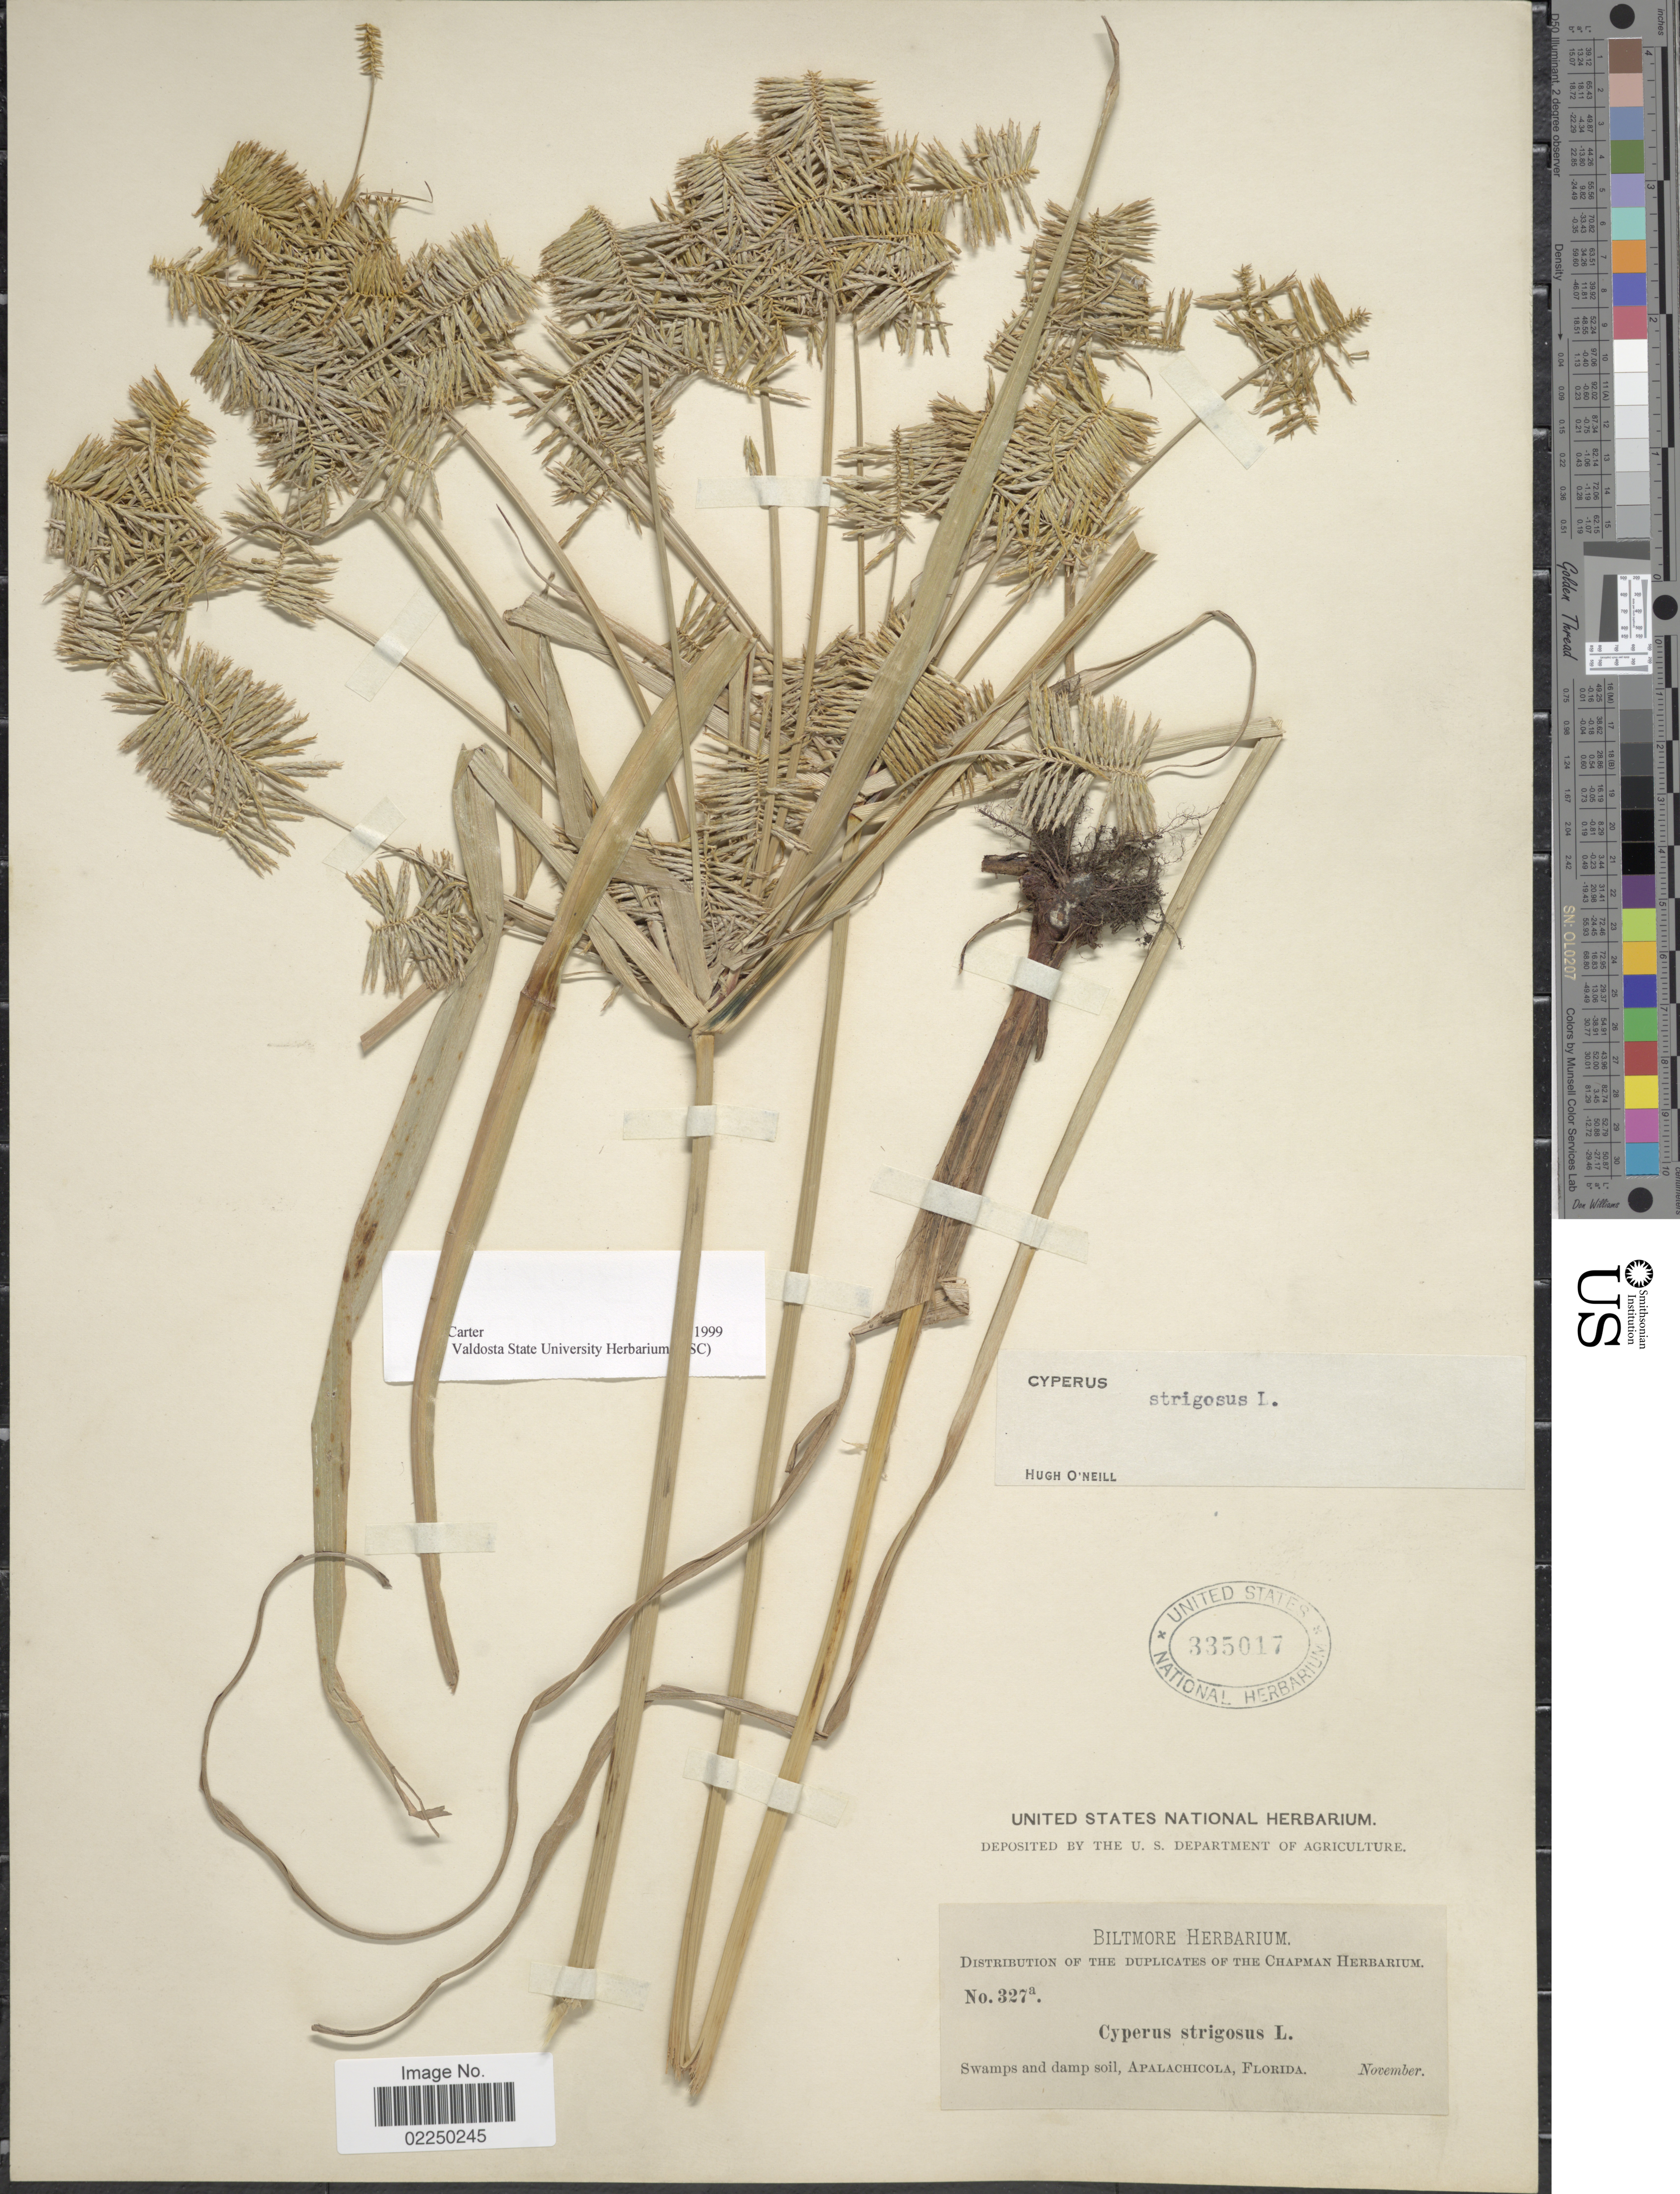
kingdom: Plantae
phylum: Tracheophyta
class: Liliopsida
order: Poales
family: Cyperaceae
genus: Cyperus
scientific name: Cyperus strigosus L.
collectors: ex herb. Biltmore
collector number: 327a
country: United States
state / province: Florida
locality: Swamps and damp soil, Apalachicola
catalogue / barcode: US 335017